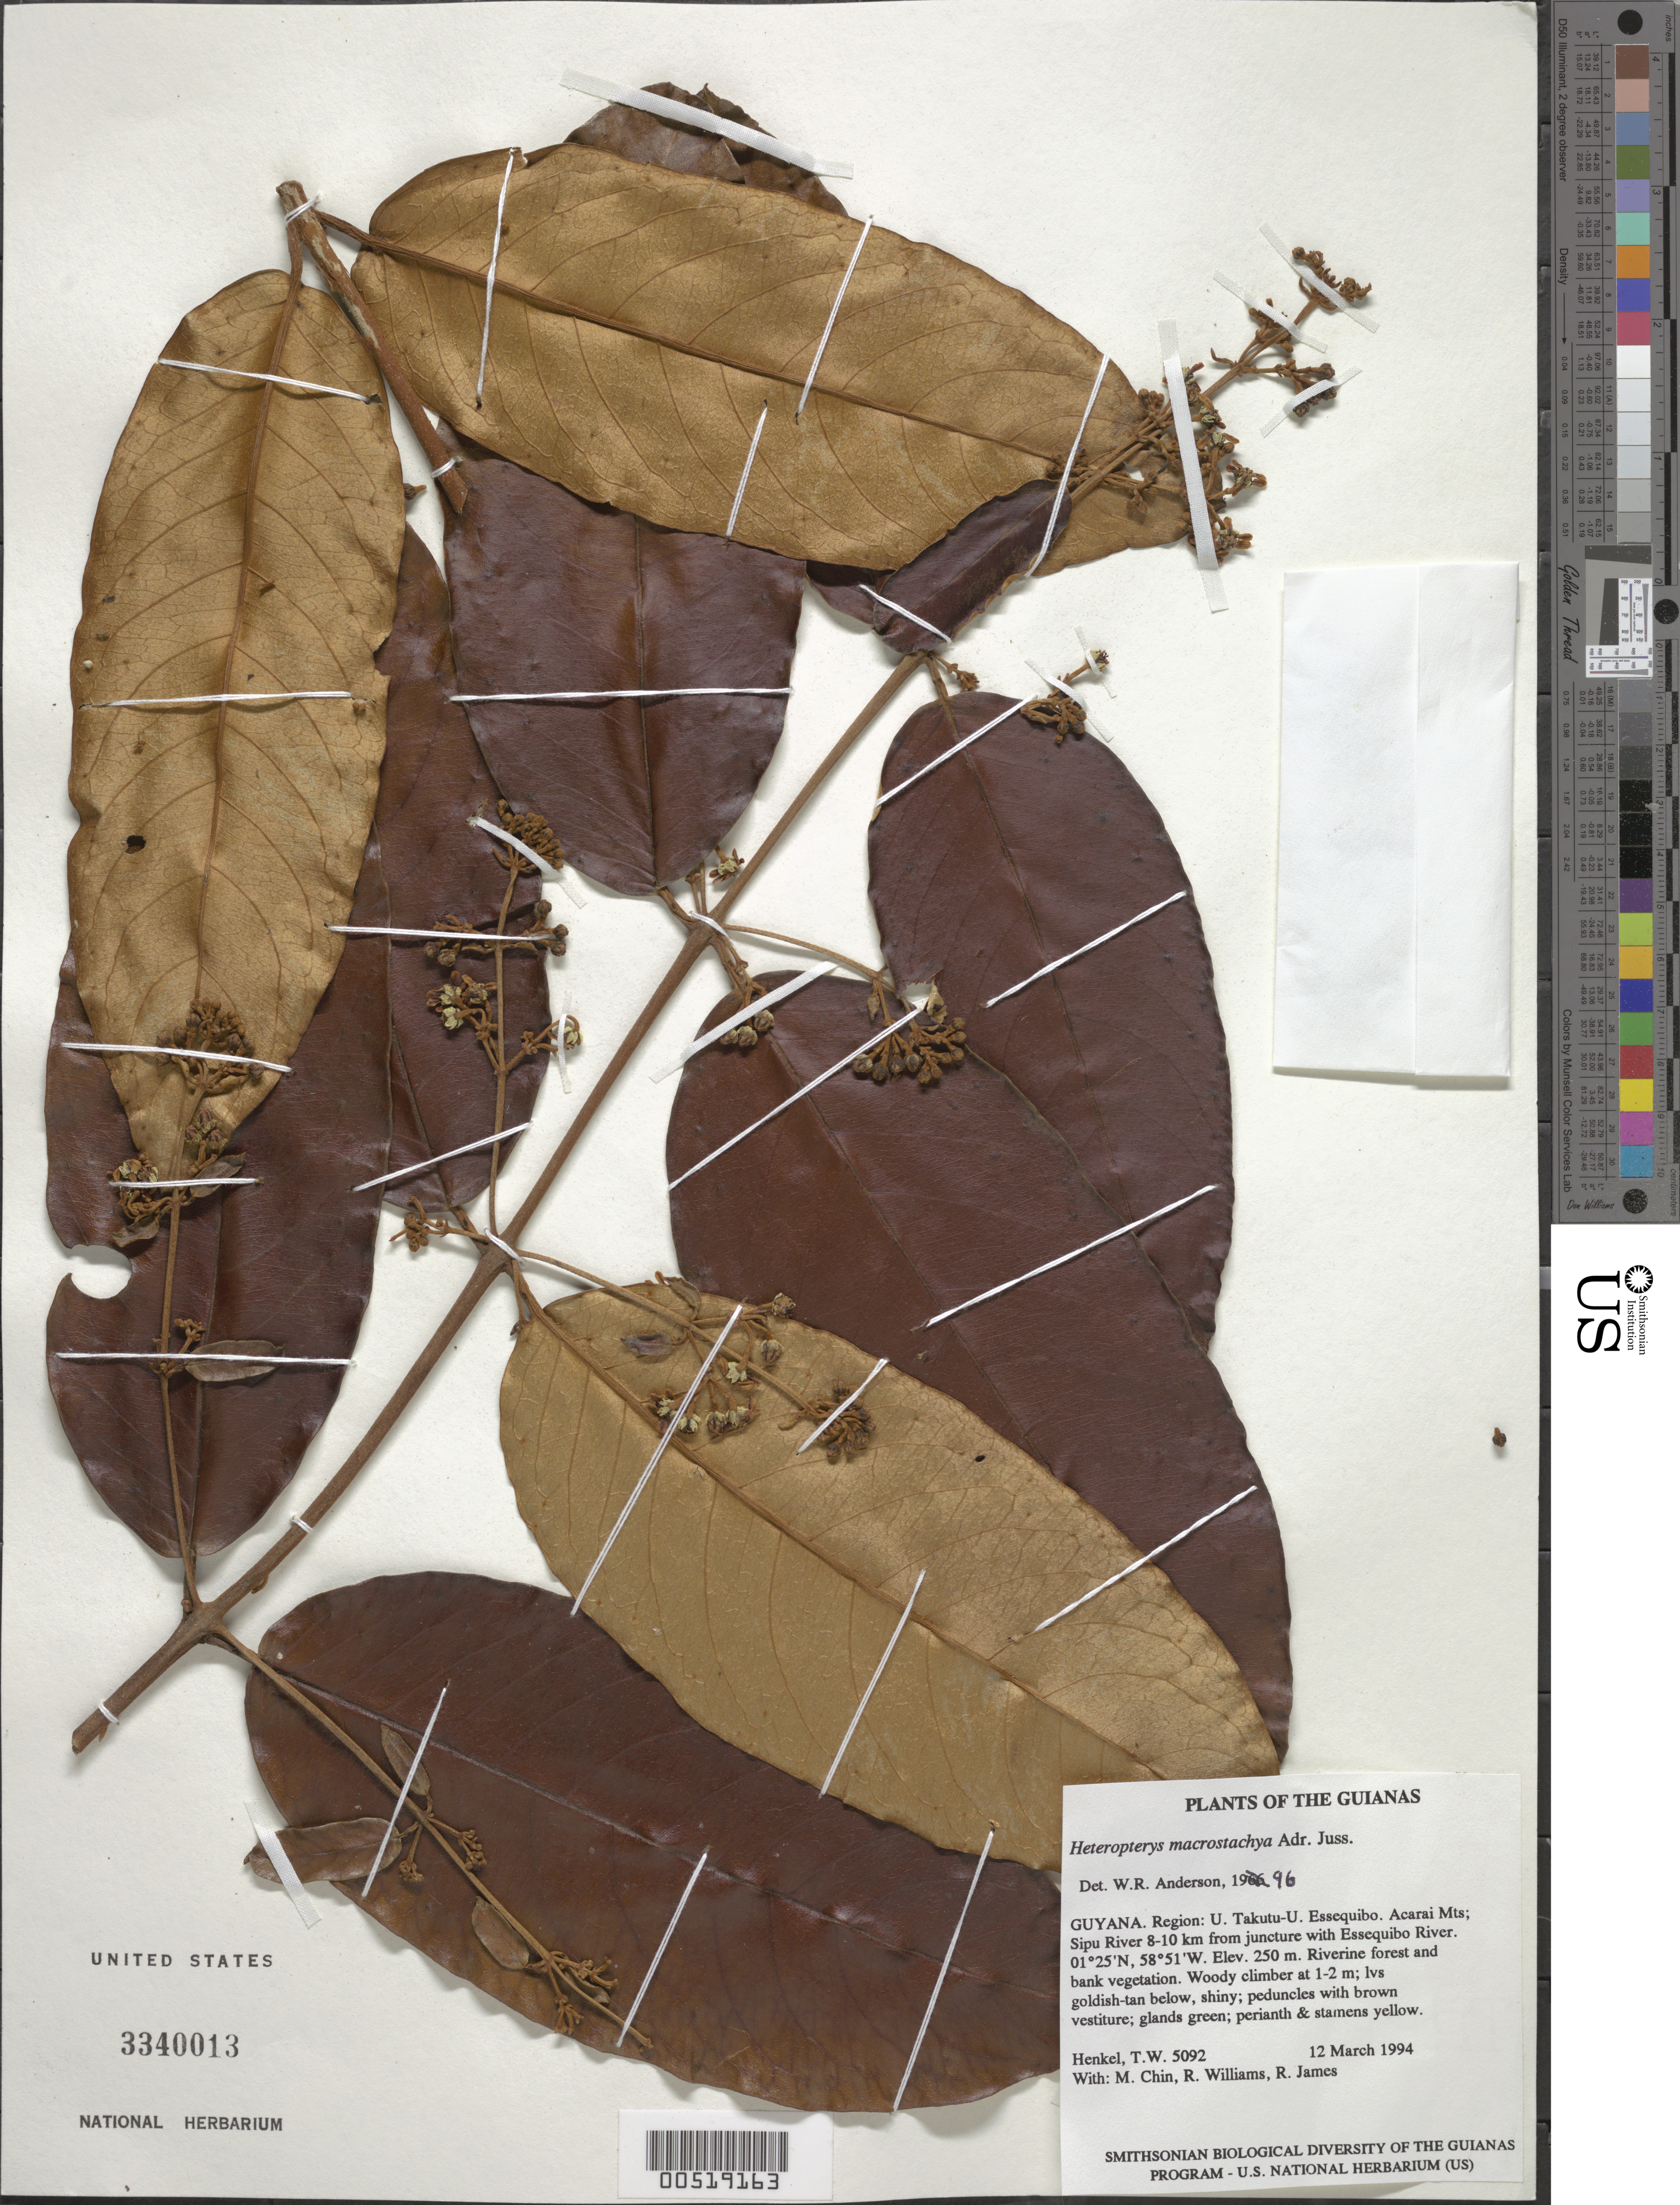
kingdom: Plantae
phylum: Tracheophyta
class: Magnoliopsida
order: Malpighiales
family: Malpighiaceae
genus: Heteropterys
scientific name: Heteropterys macrostachya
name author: A. Juss.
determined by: Anderson, W. R., (MICH), University of Michigan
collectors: T. Henkel, M. Chin, R. Williams & R. James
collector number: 5092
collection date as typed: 12 March 1994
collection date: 1994-03-12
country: Guyana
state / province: U. Takutu-U. Essequibo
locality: Acarai Mts; Sipu River 8-10 km from juncture with Essequibo River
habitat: Riverine forest and bank vegetation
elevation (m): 250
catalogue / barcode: US 3340013